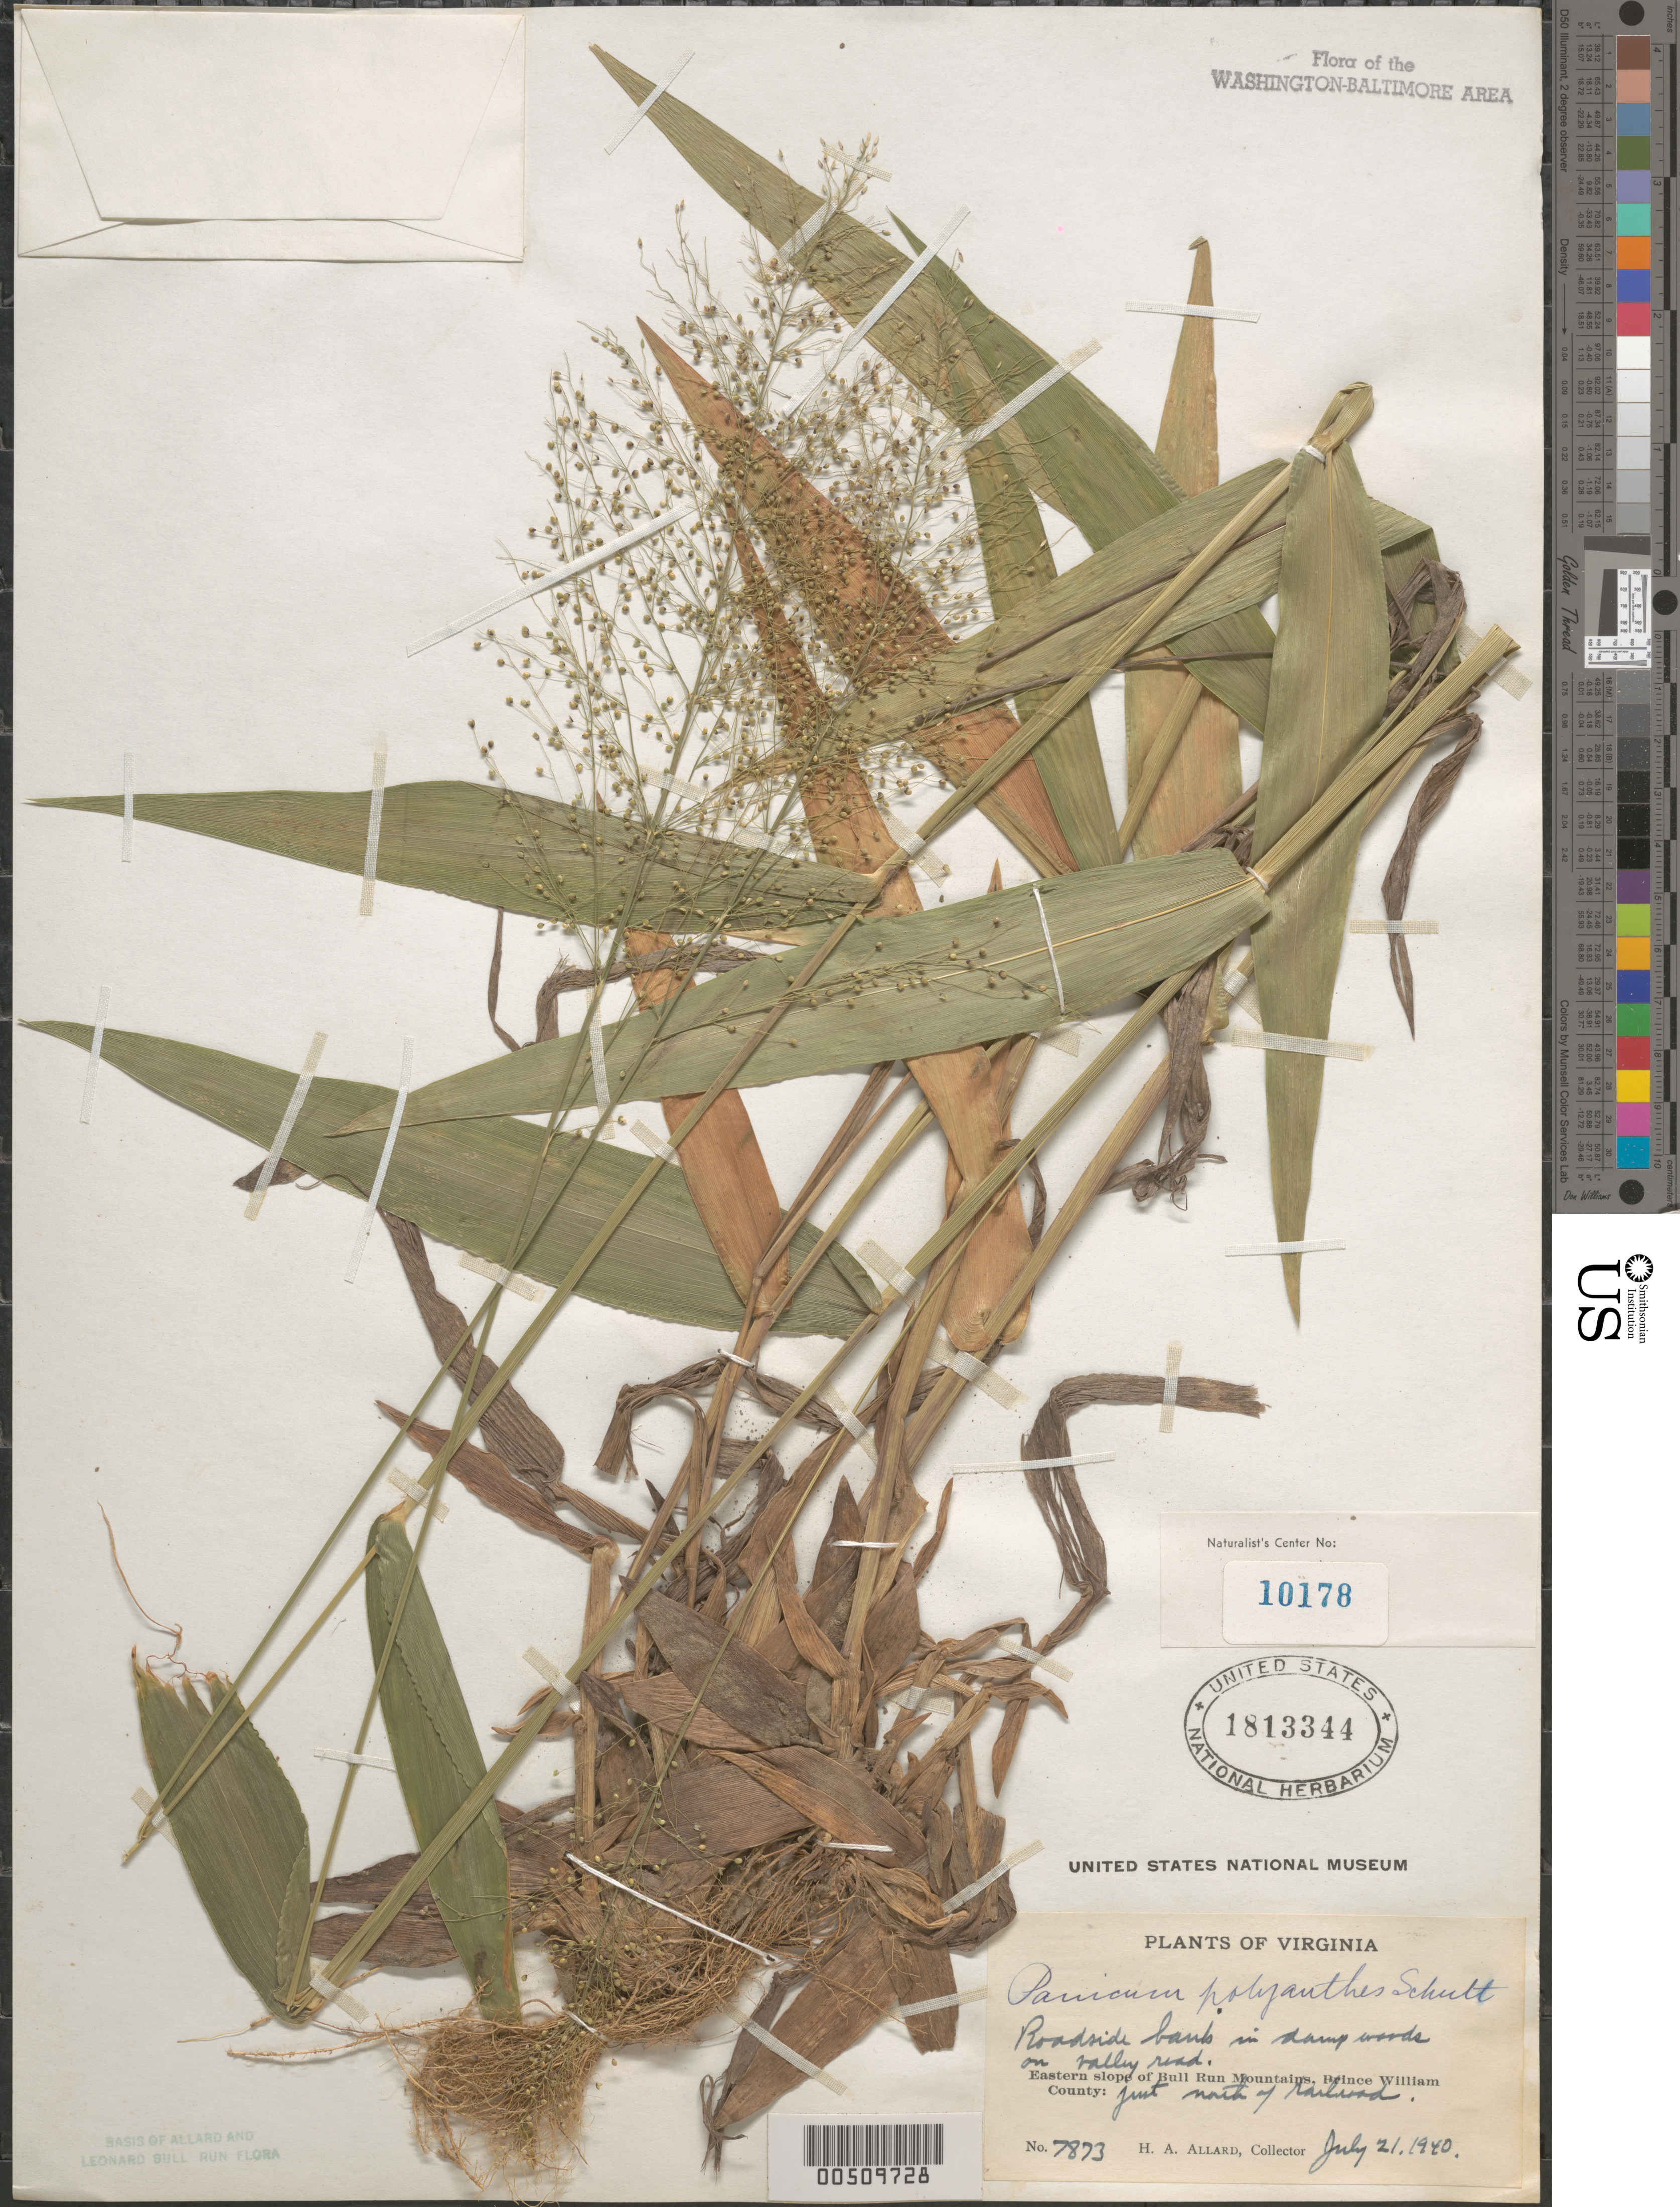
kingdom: Plantae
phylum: Tracheophyta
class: Liliopsida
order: Poales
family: Poaceae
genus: Dichanthelium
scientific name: Dichanthelium sphaerocarpon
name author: (Elliott) Gould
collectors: H. A. Allard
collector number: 7873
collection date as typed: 21 Jul 1940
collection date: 1940-07-21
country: United States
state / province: Virginia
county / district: Prince William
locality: Bull Run Mts., Valley Road, just N of railroad Bull Run Mts.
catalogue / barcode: US 1813344